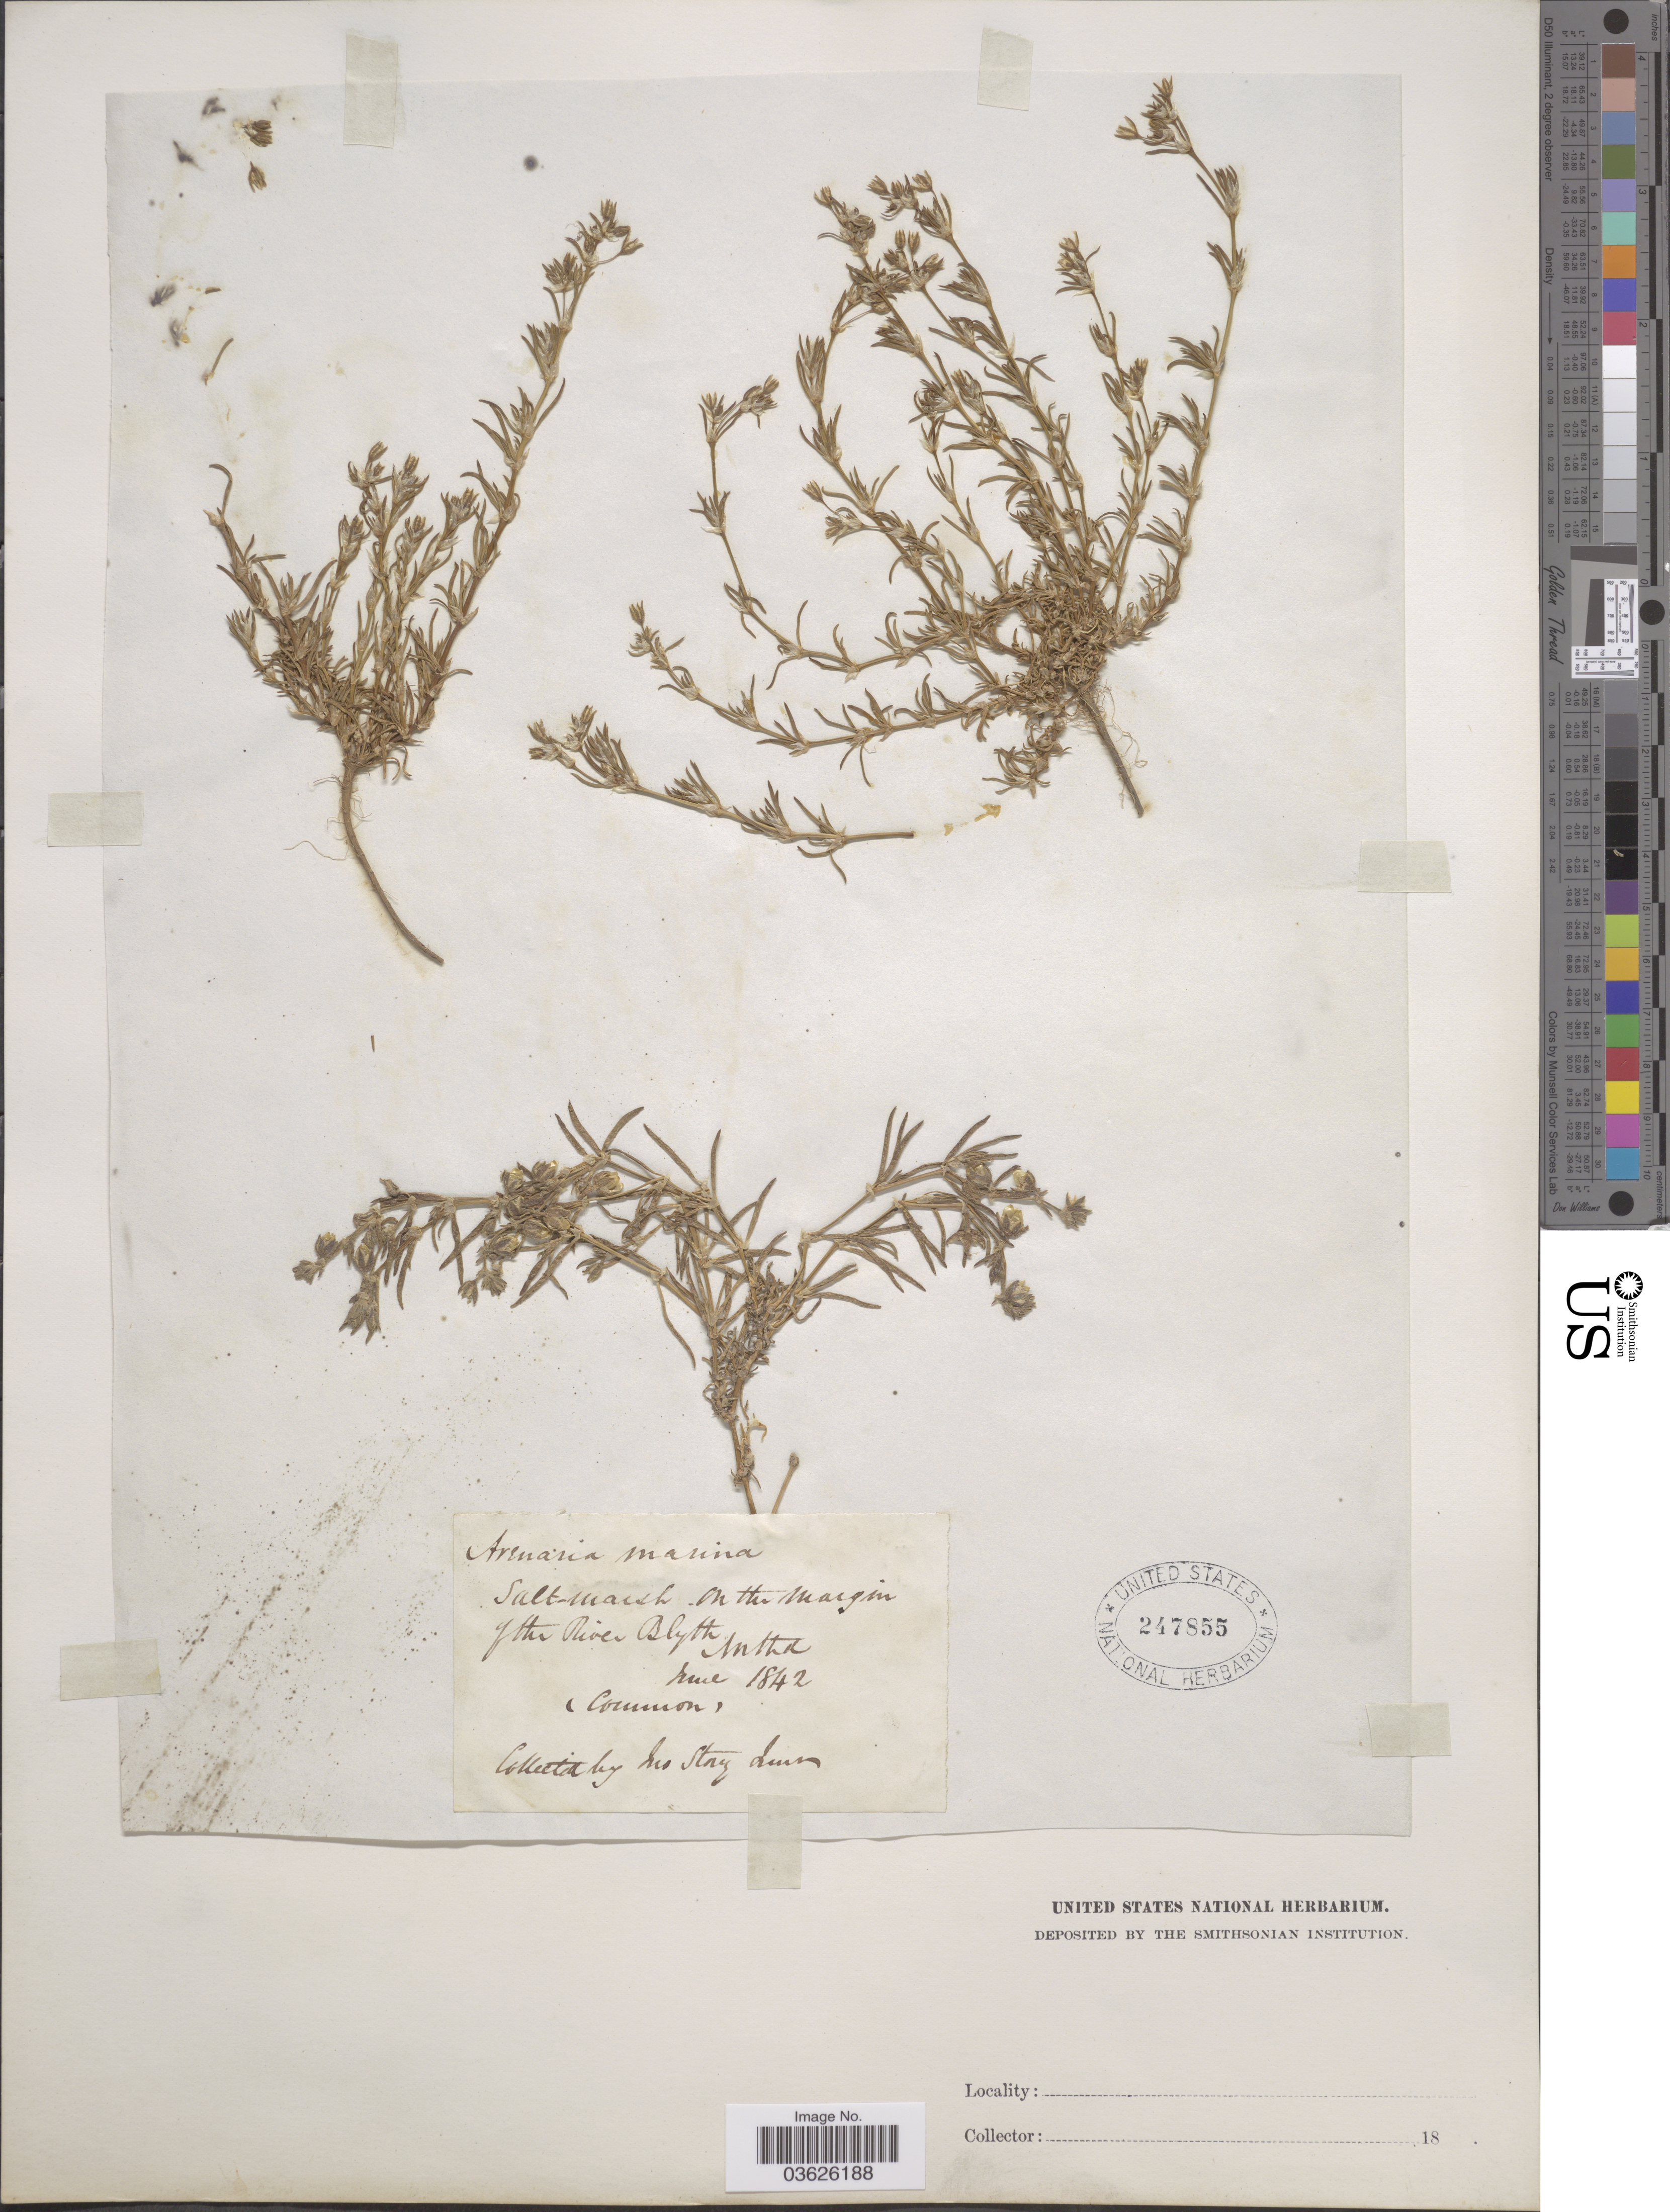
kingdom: Plantae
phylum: Tracheophyta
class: Magnoliopsida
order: Caryophyllales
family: Caryophyllaceae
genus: Tissa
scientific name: Tissa marina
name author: (L.) Britton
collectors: H. Luis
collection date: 1842-06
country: Australia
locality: On the margin of the River Blyth. Austra.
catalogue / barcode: US 247855